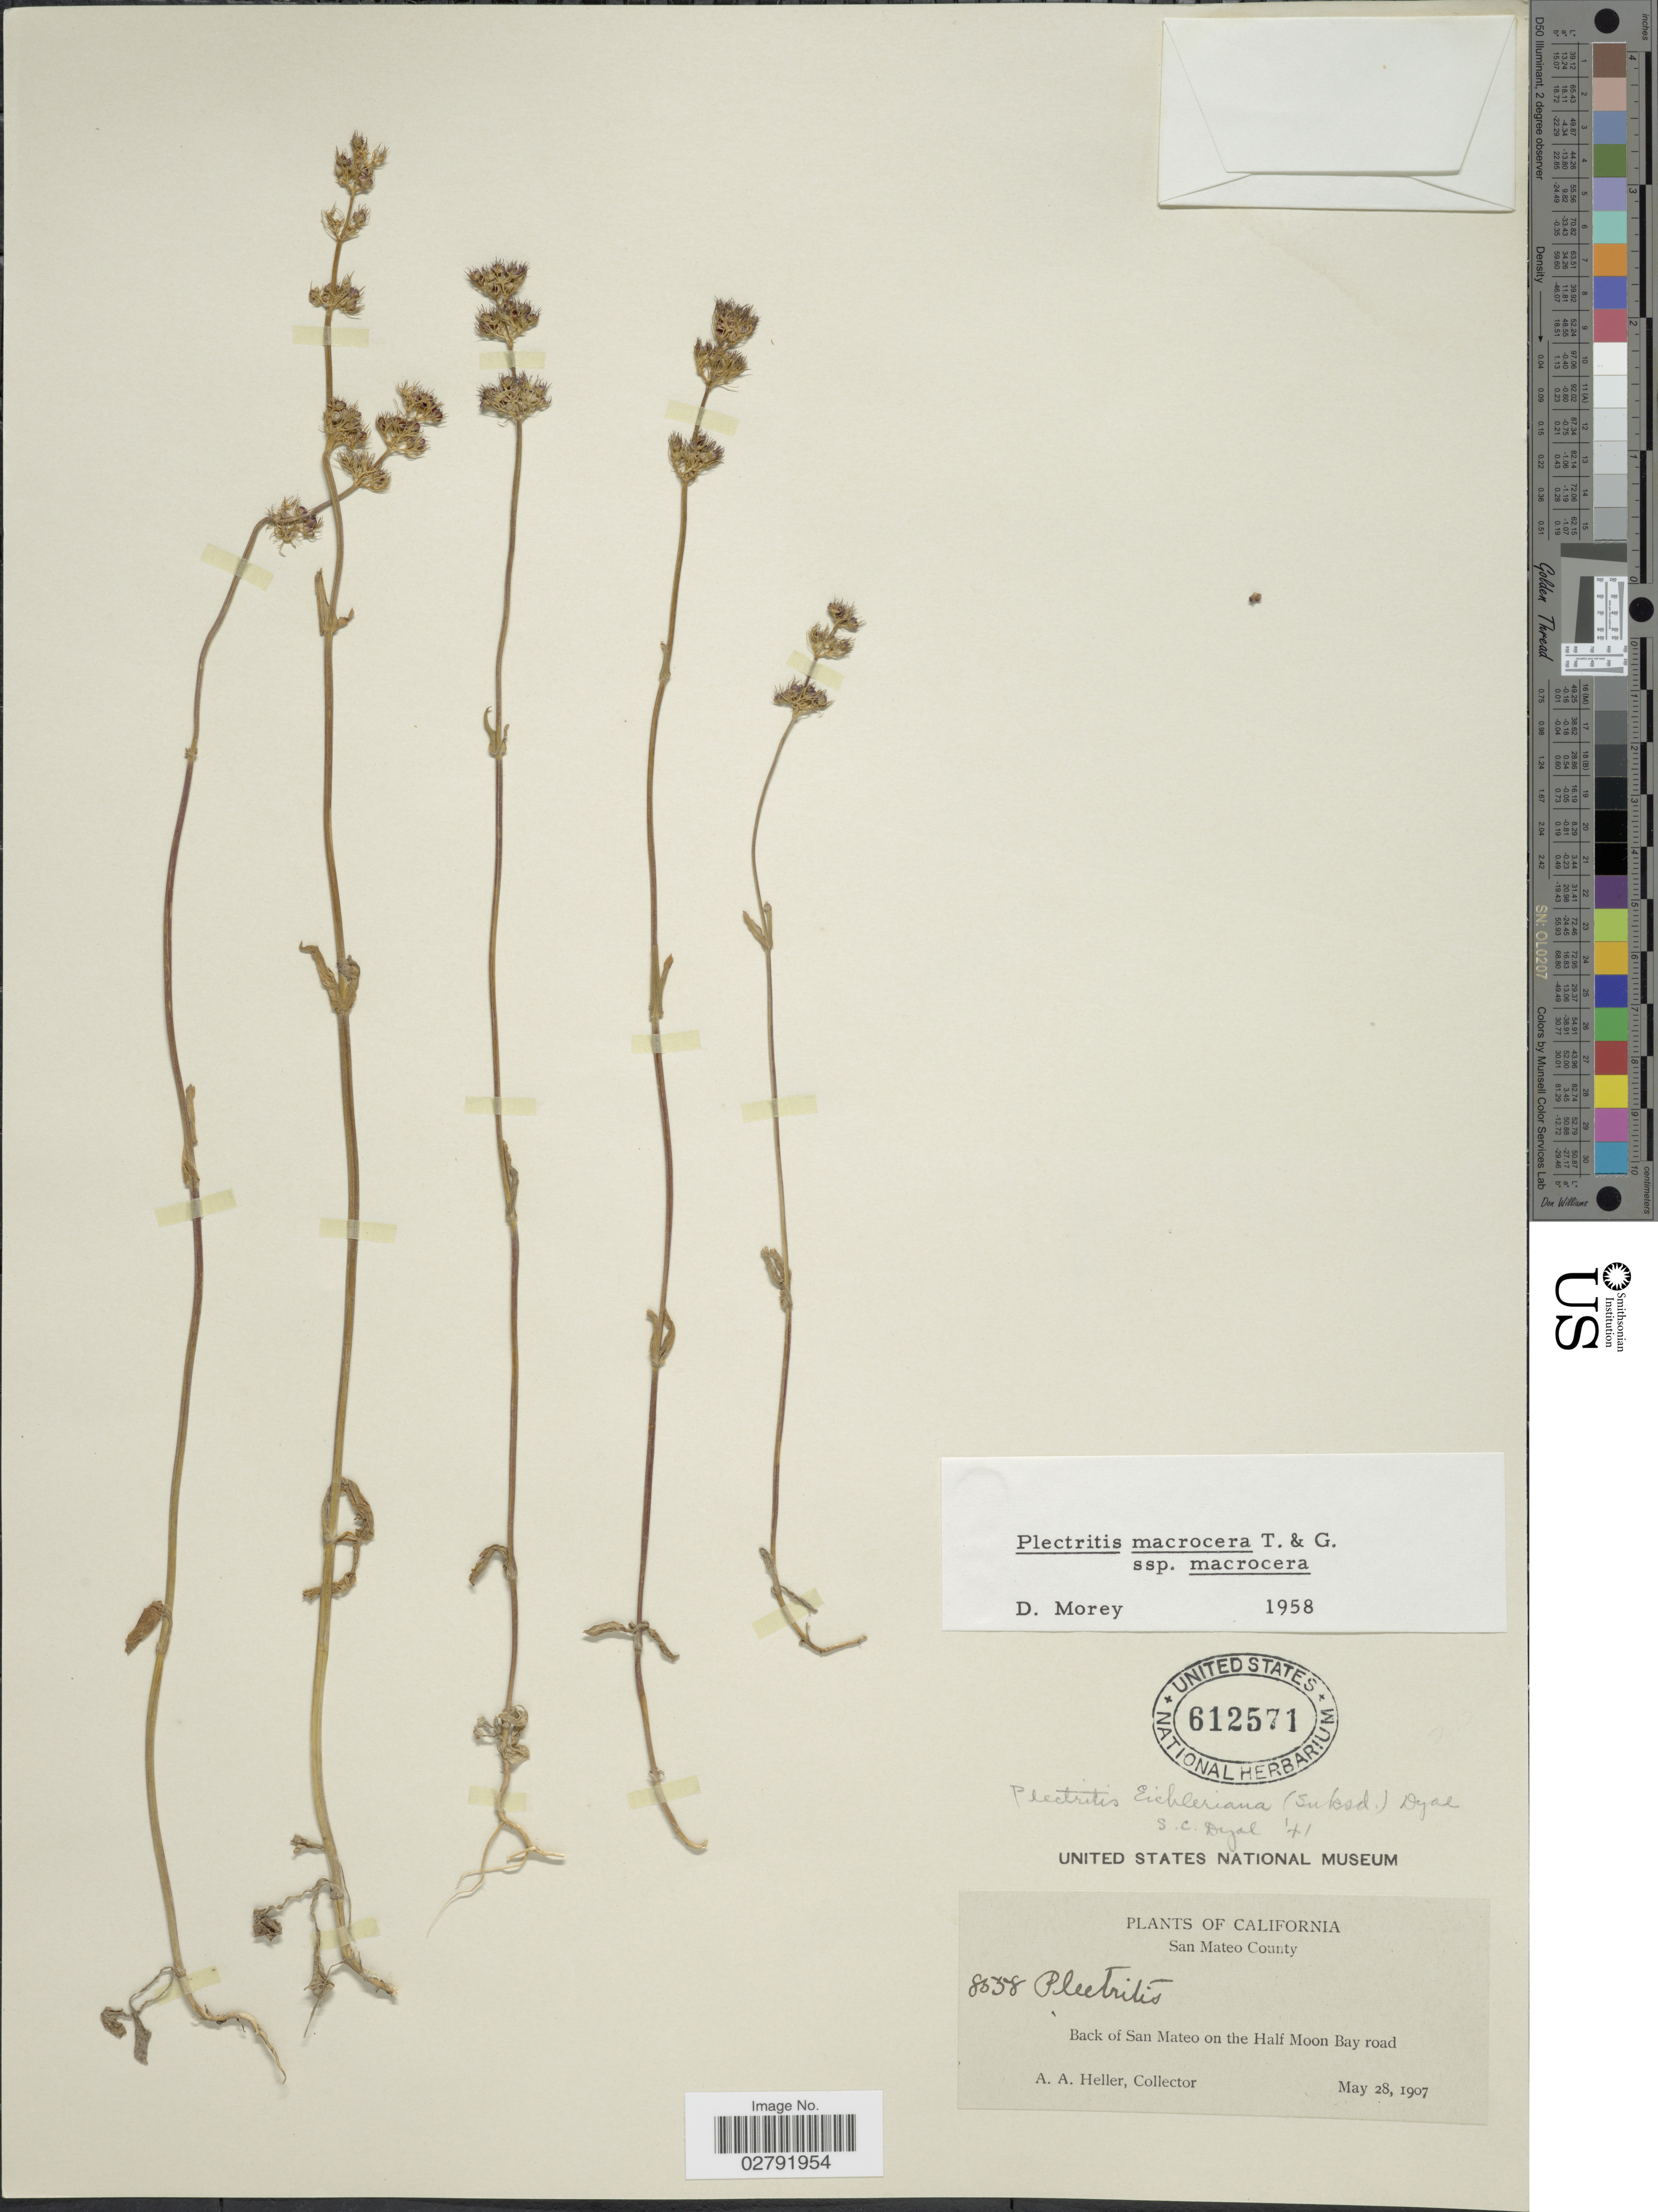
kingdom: Plantae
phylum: Tracheophyta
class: Magnoliopsida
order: Dipsacales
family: Caprifoliaceae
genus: Plectritis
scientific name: Plectritis macrocera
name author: Torr. & A. Gray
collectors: A. A. Heller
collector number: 8558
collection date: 1907-05-28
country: United States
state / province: California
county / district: San Mateo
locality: San Mateo County. Back of San Mateo on the Half Moon Bay road.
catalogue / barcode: US 612571